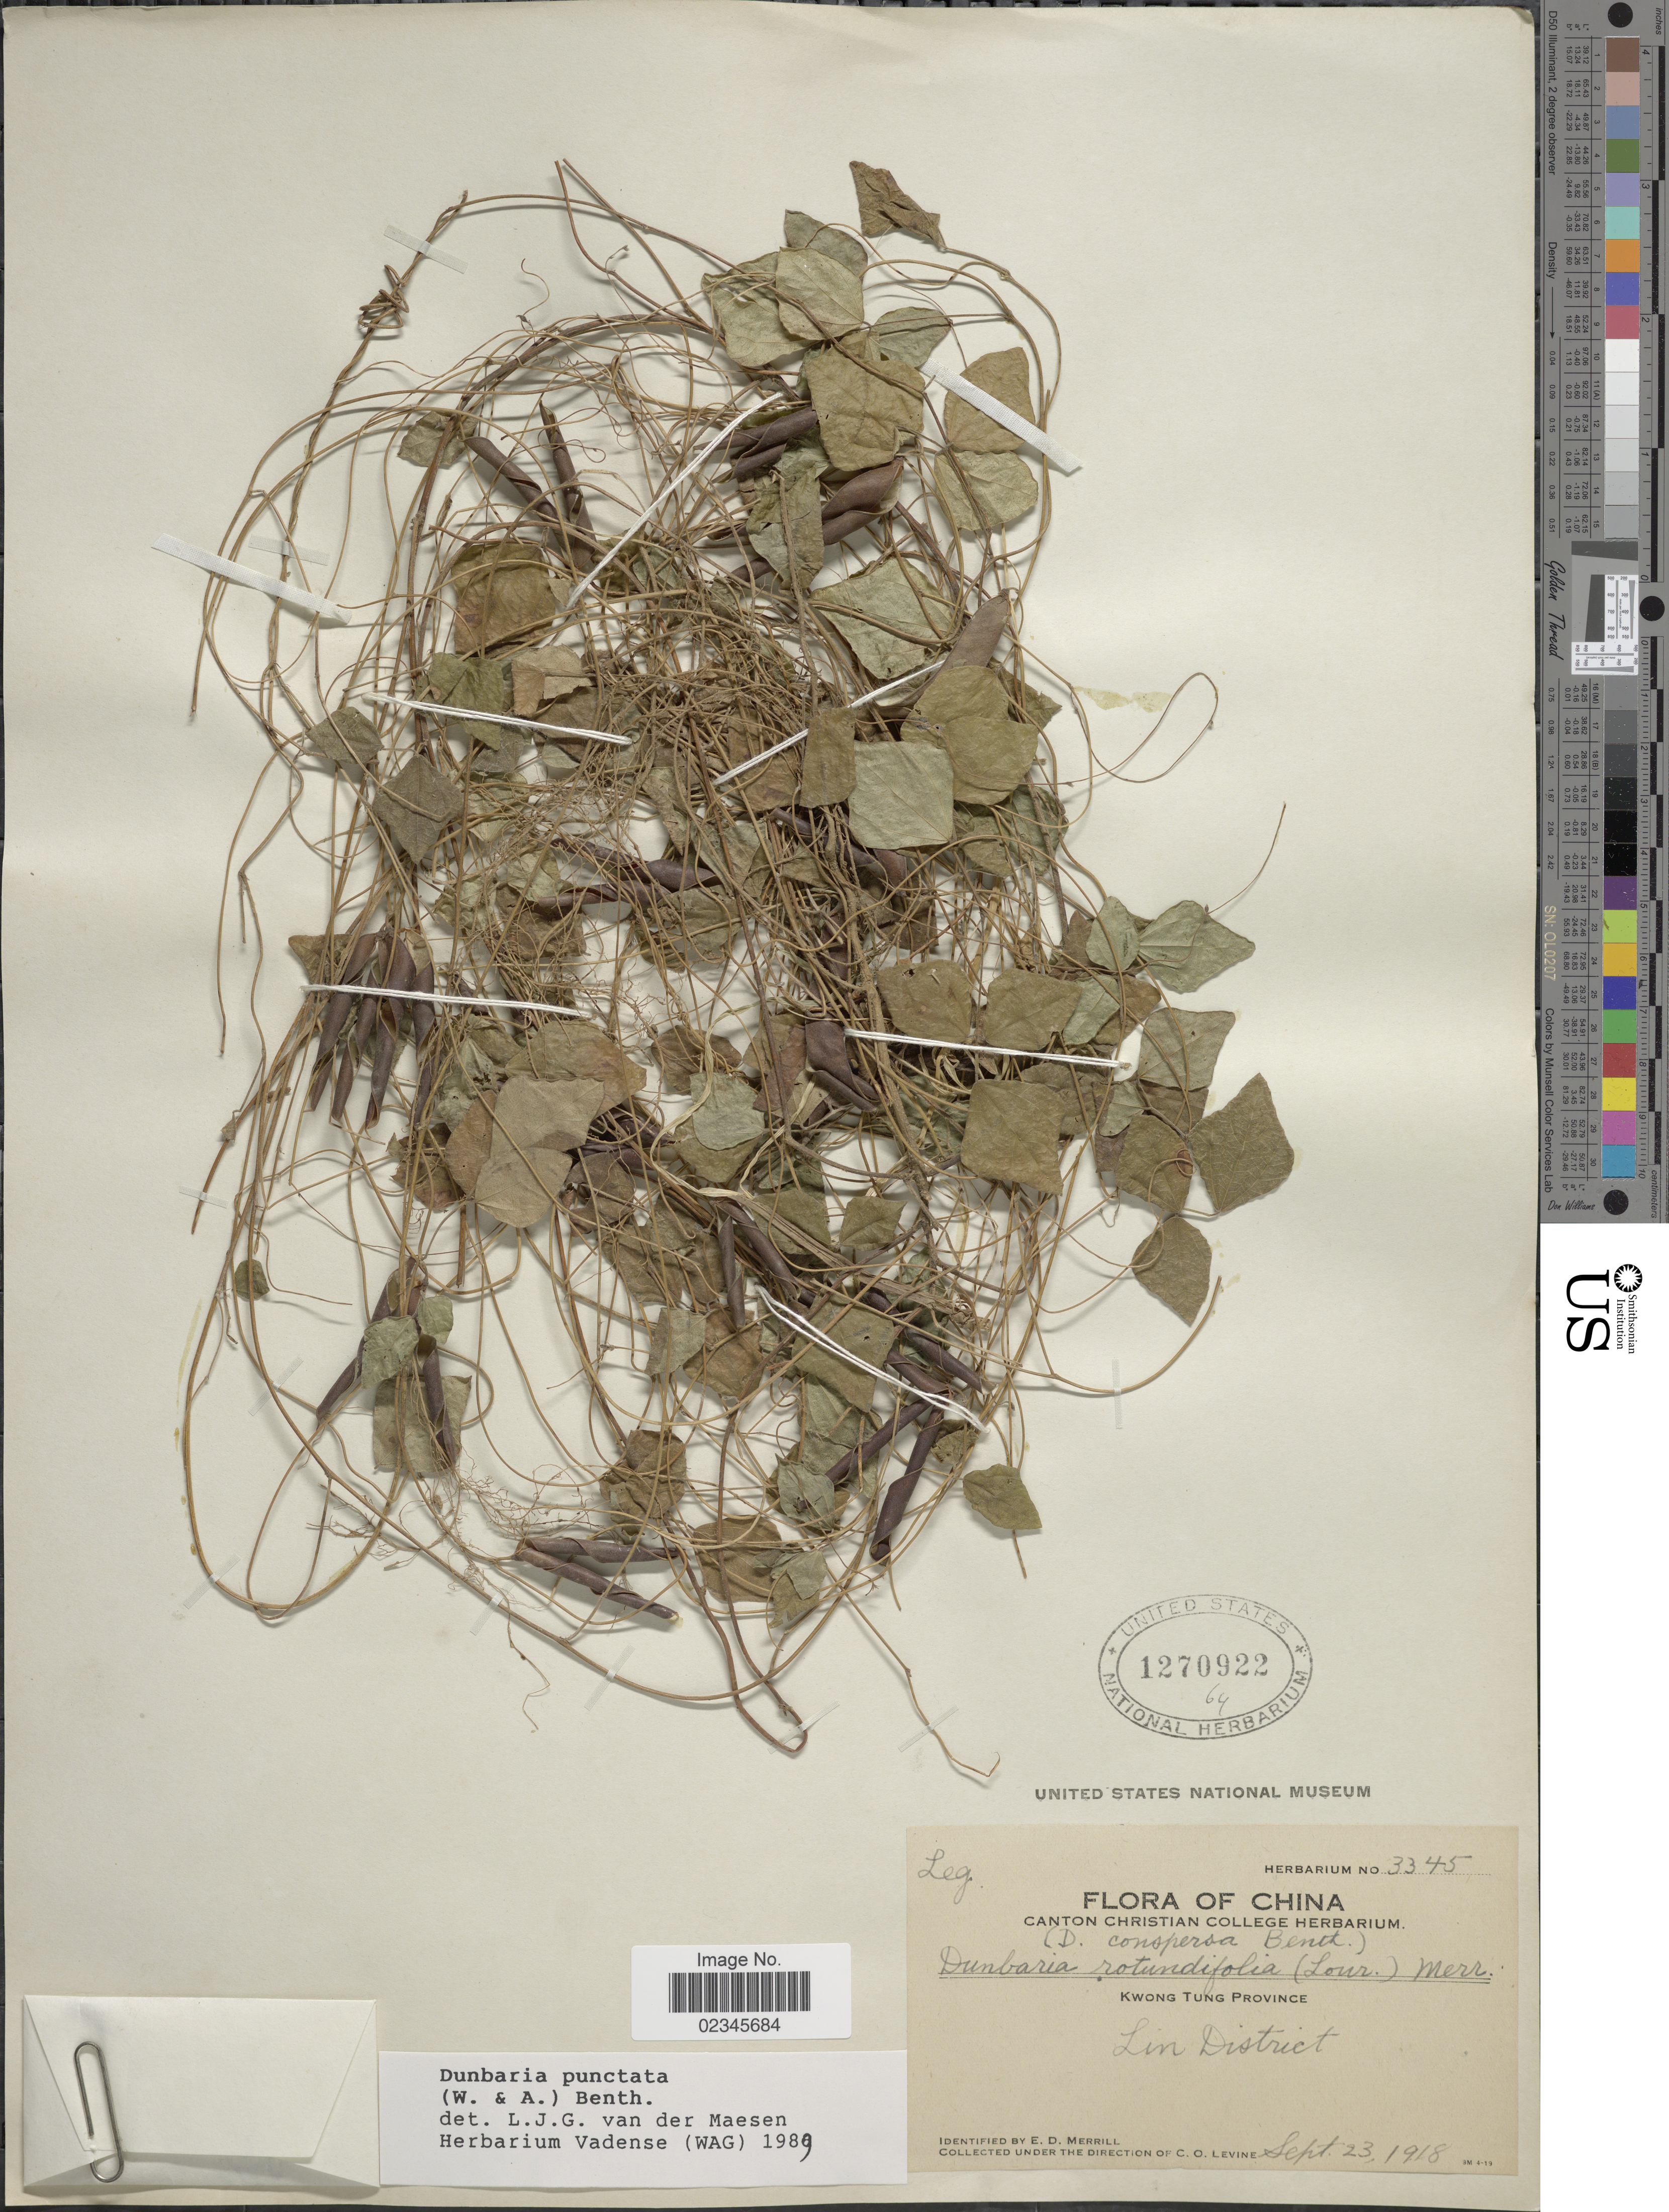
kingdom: Plantae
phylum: Tracheophyta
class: Magnoliopsida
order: Fabales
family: Fabaceae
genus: Dunbaria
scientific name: Dunbaria punctata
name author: (Wight & Arn.) Benth.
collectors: C. O. Levine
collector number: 3345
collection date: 1918-09-23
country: China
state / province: Guangdong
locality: Kwong Tung Province, Lin District.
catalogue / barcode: US 1270922